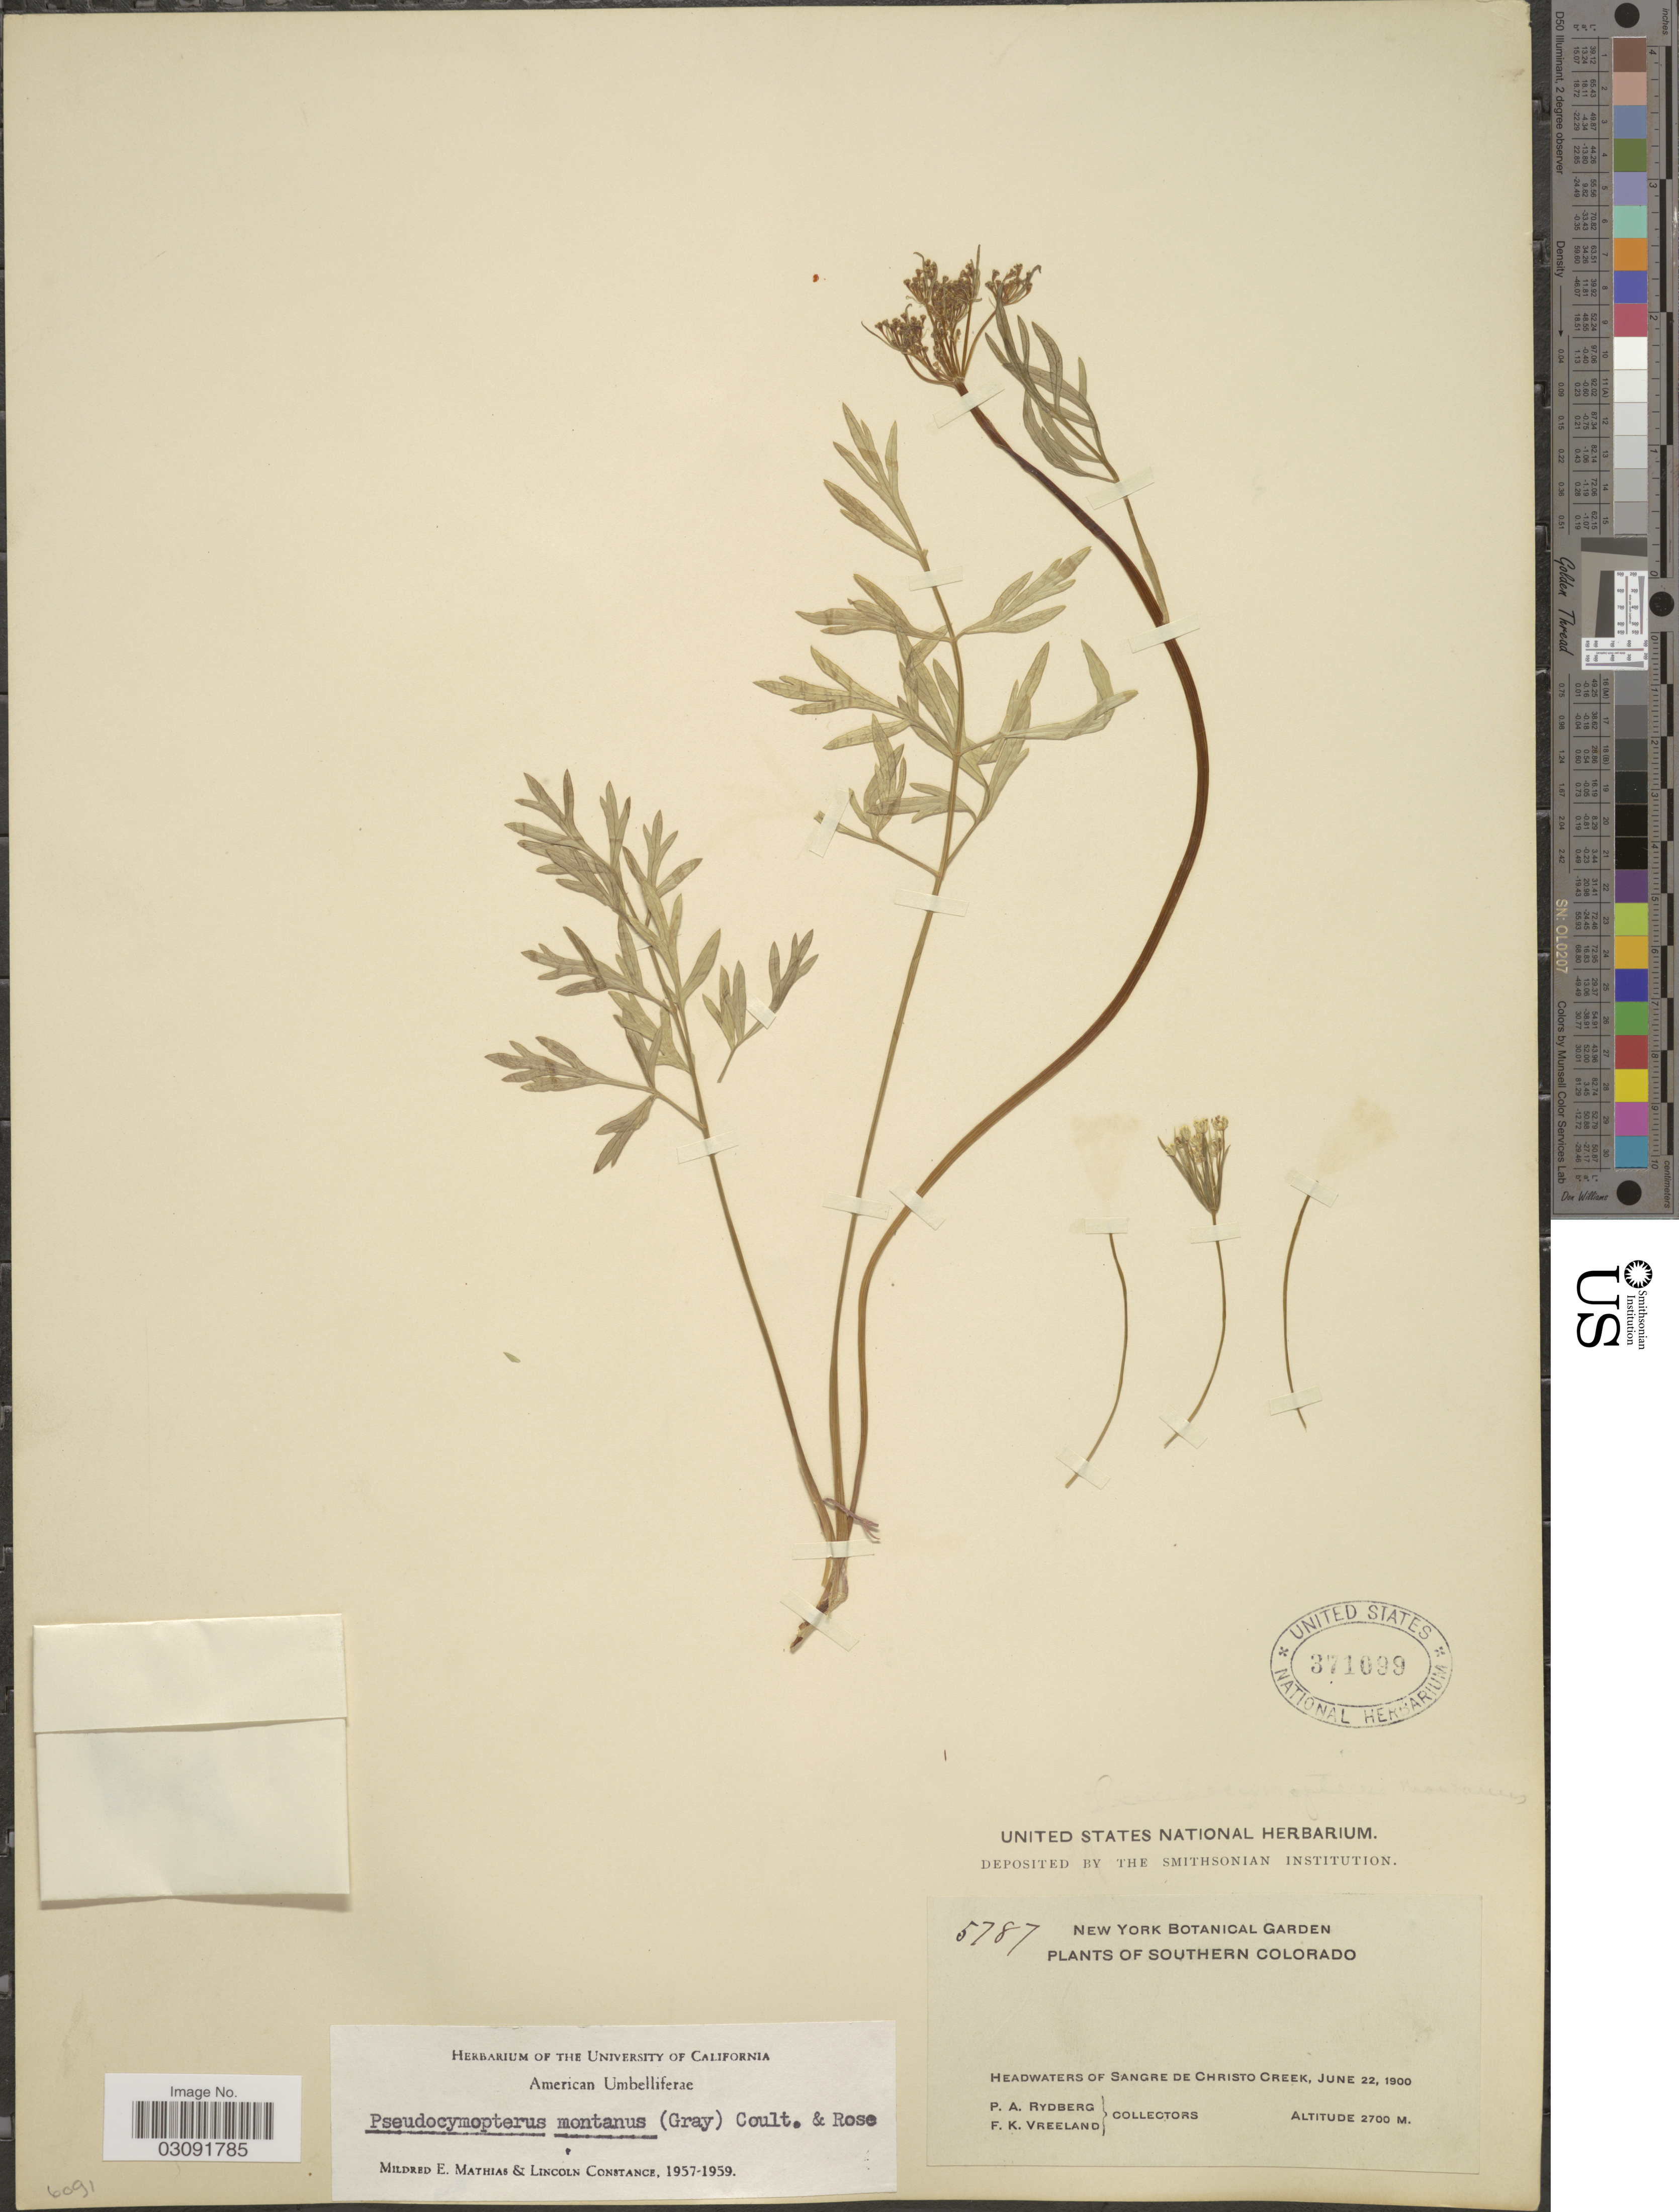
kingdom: Plantae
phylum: Tracheophyta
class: Magnoliopsida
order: Apiales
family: Apiaceae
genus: Pseudocymopterus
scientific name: Pseudocymopterus montanus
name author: (A. Gray) J.M. Coult. & Rose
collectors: P. A. Rydberg & F. Vreeland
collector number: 5787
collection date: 1900-06-22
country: United States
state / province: Colorado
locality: Southern Colorado, Headwaters of Sangre De Christo Creek.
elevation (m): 2700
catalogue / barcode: US 371099